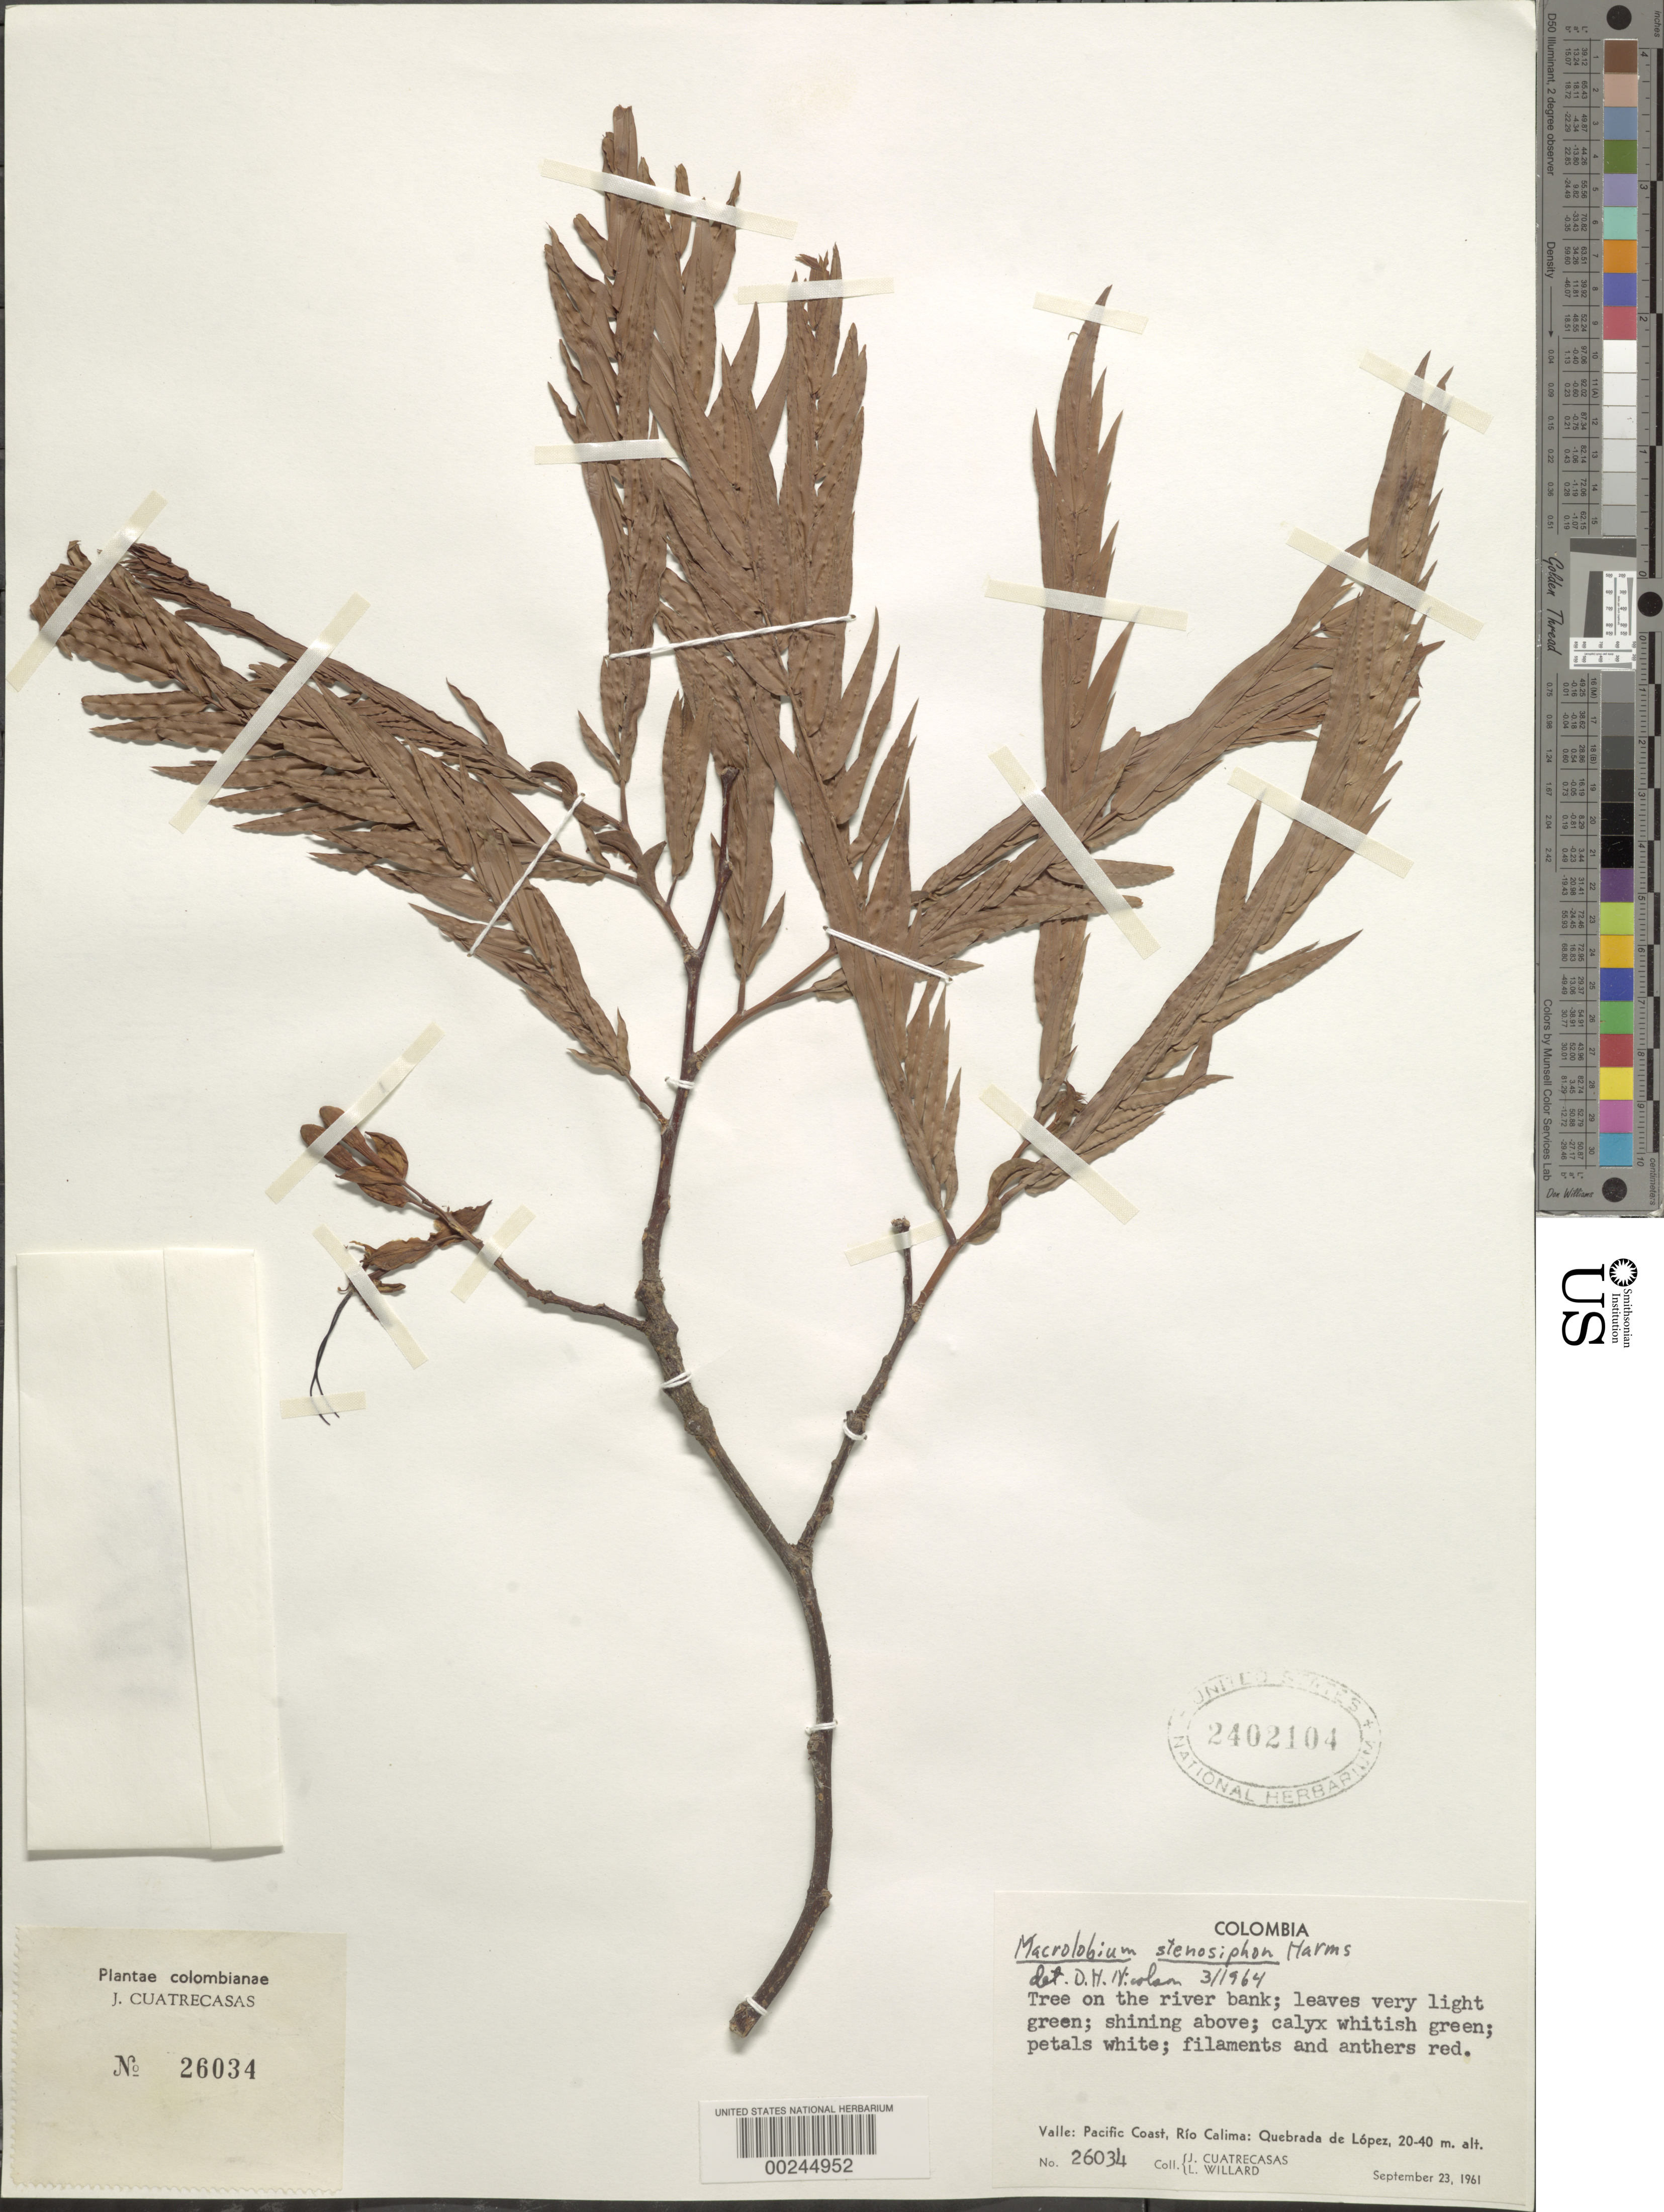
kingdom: Plantae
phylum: Tracheophyta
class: Magnoliopsida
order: Fabales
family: Fabaceae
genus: Macrolobium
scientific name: Macrolobium stenosiphon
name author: Harms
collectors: J. Cuatrecasas & L. Willard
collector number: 26034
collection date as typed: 23 Sep 1961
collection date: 1961-09-23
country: Colombia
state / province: Valle del Cauca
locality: Pacific Coast, Rio Calima: Quebrada de Lopez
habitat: On river bank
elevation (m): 20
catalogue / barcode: US 2402104